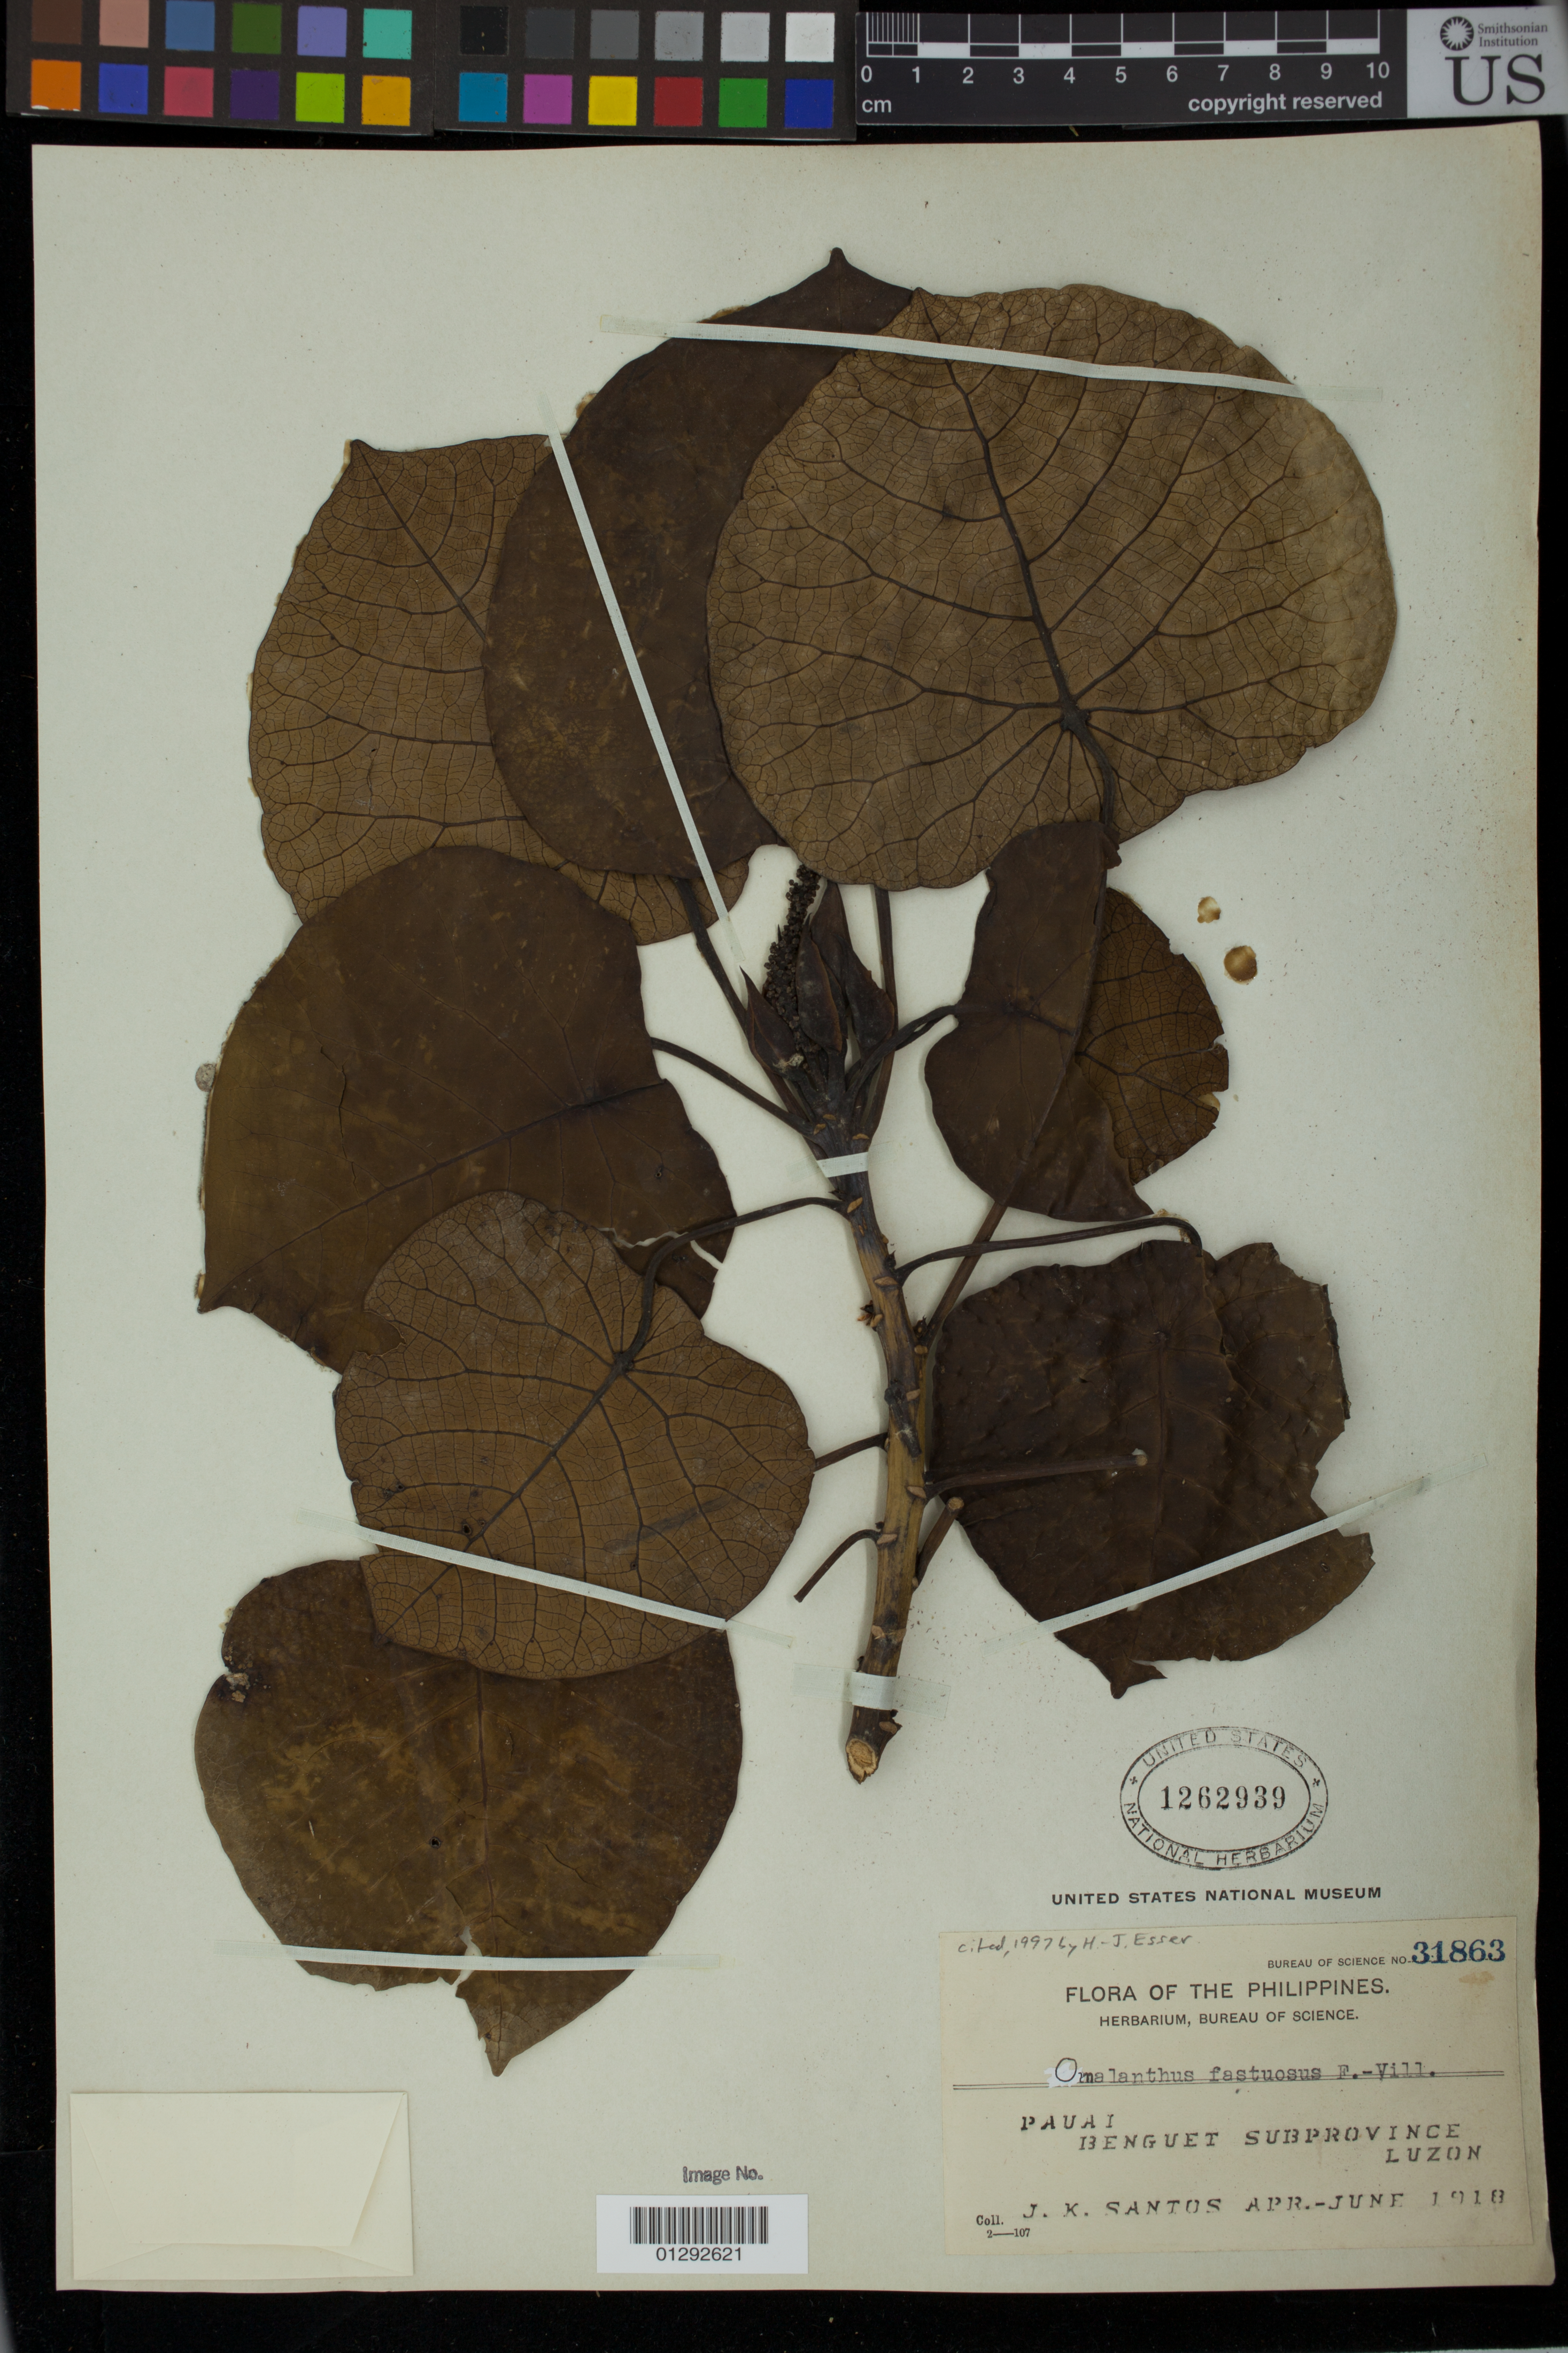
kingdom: Plantae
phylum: Tracheophyta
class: Magnoliopsida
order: Malpighiales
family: Euphorbiaceae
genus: Omalanthus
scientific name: Omalanthus fastuosus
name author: Fern.-Vill.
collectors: J. K. Santos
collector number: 31863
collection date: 1918-04/1918-06-01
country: Philippines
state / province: Cordillera (Administrative Region)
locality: Pauai. Benguet Subprovince. Luzon.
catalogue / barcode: US 1262939